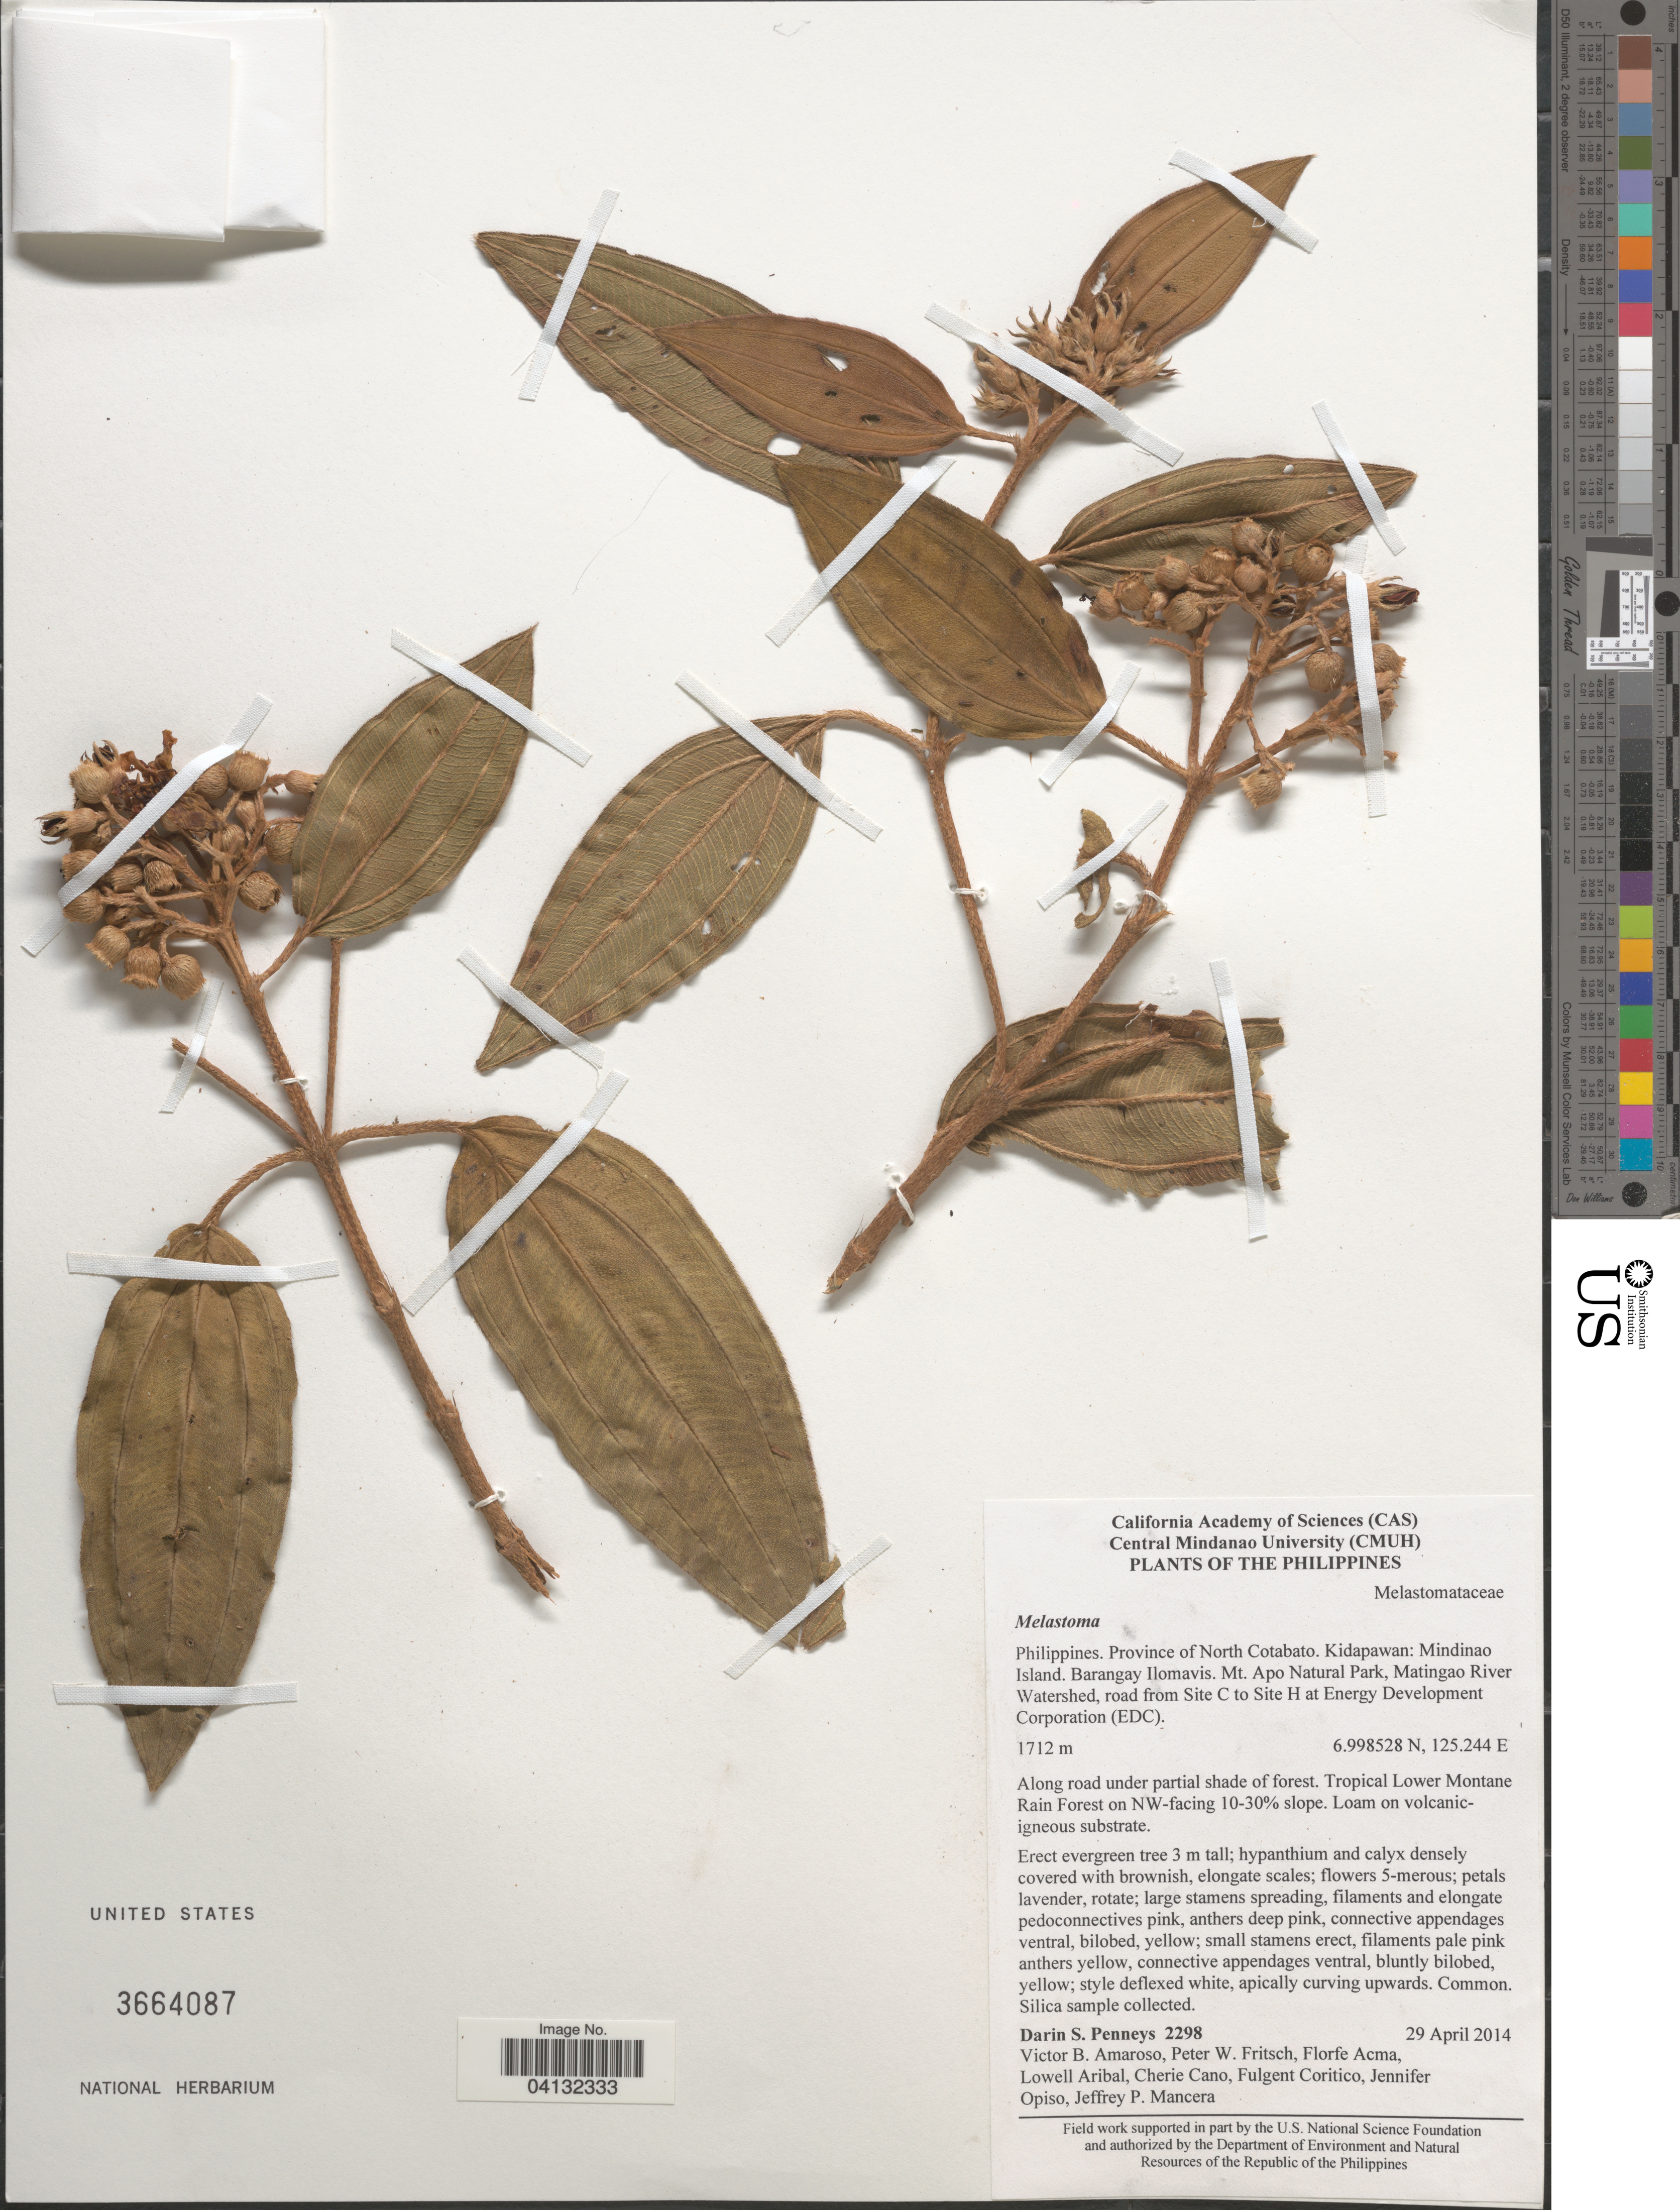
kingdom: Plantae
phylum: Tracheophyta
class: Magnoliopsida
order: Myrtales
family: Melastomataceae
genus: Melastoma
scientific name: Melastoma sp.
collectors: D. S. Penneys, V. Amoroso, P. W. Fritsch, F. Acma & et al.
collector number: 2298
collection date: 2014-04-29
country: Philippines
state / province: Soccsksargen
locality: Province of North Cotabato. Kidapawan: Mindinao Island. Barangay Ilomavis. Mt. Apo Natural Park, Matingao River Watershed, road from Site C to Site H at Energy Development Corporation (EDC). Tropical Lower Montane Rain Forest on NW-facing 10-30% slope.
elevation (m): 1712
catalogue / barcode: US 3664087